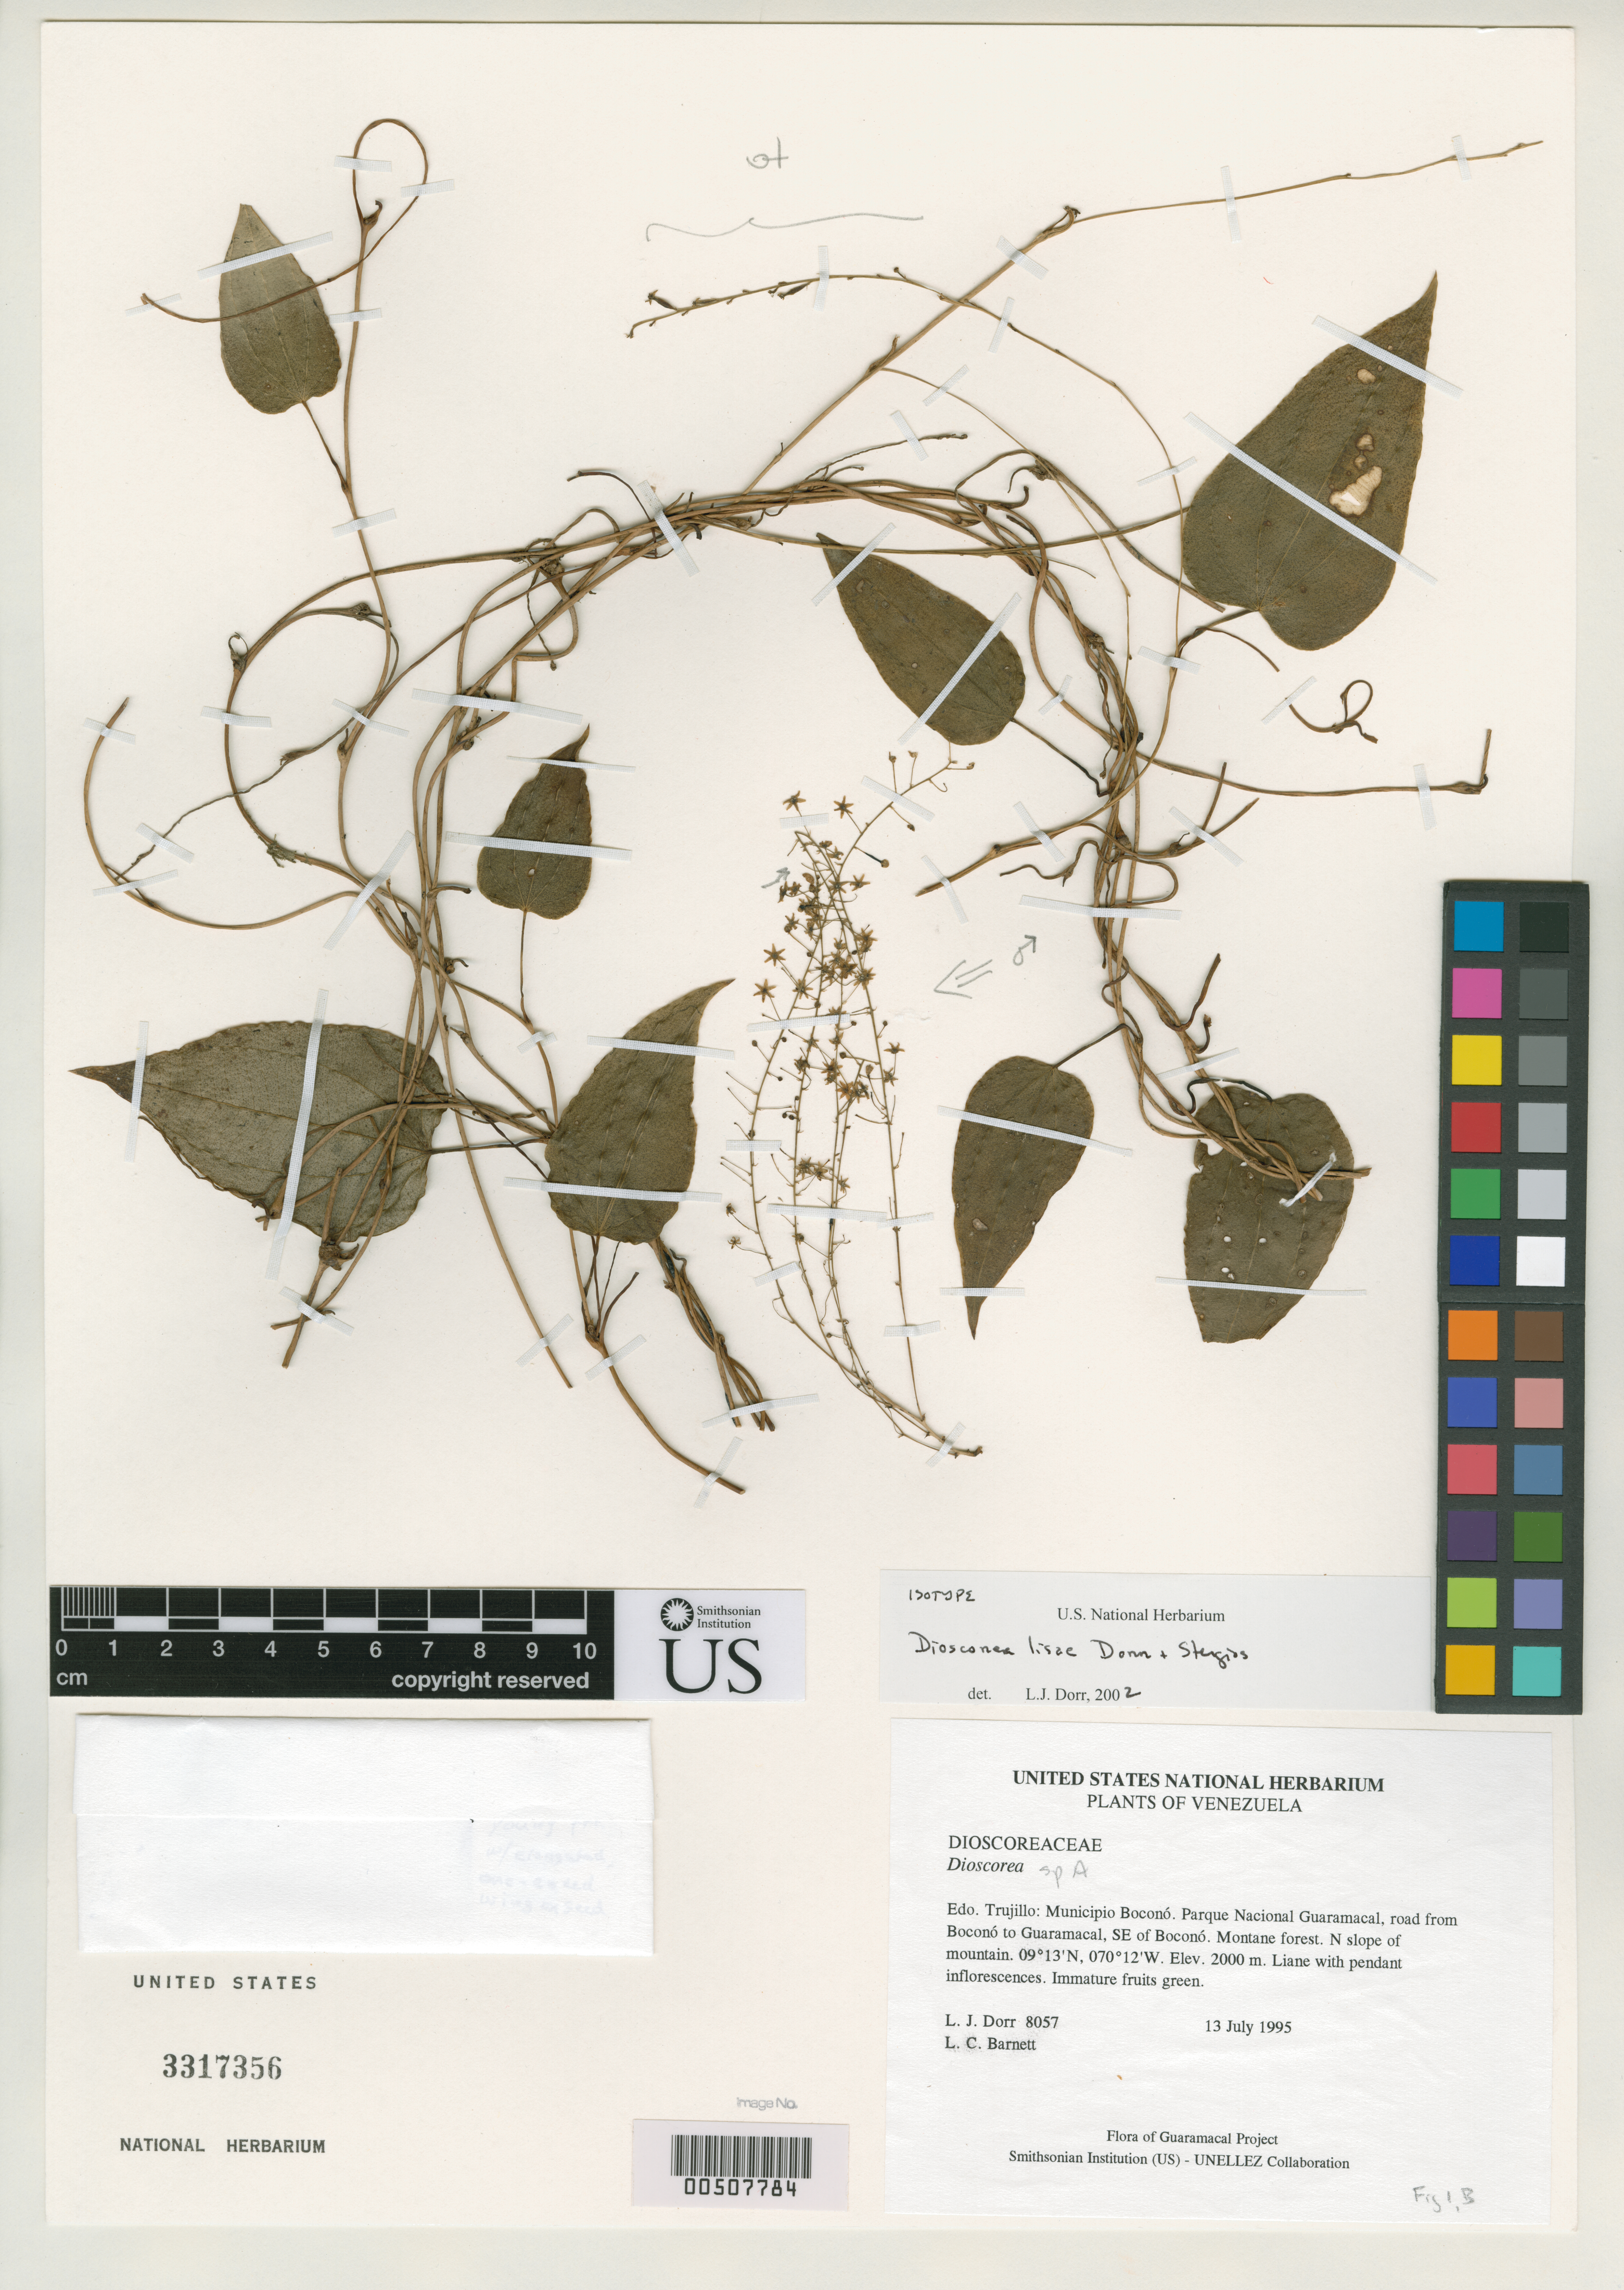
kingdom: Plantae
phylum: Tracheophyta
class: Liliopsida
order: Dioscoreales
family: Dioscoreaceae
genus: Dioscorea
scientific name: Dioscorea lisae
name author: Dorr & Stergios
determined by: Dorr, L. J., (BOT), Smithsonian Institution - National Museum of Natural History (UNITED STATES)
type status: Isotype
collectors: L. J. Dorr & L. C. Barnett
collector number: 8057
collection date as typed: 13 Jul 1995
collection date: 1995-07-13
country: Venezuela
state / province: Trujillo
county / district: Boconó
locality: Parque Nacional Guaramacal, road from Boconó to Guaramacal, SE of Boconó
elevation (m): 2000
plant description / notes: MEXU, PORT, US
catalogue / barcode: US 3317356